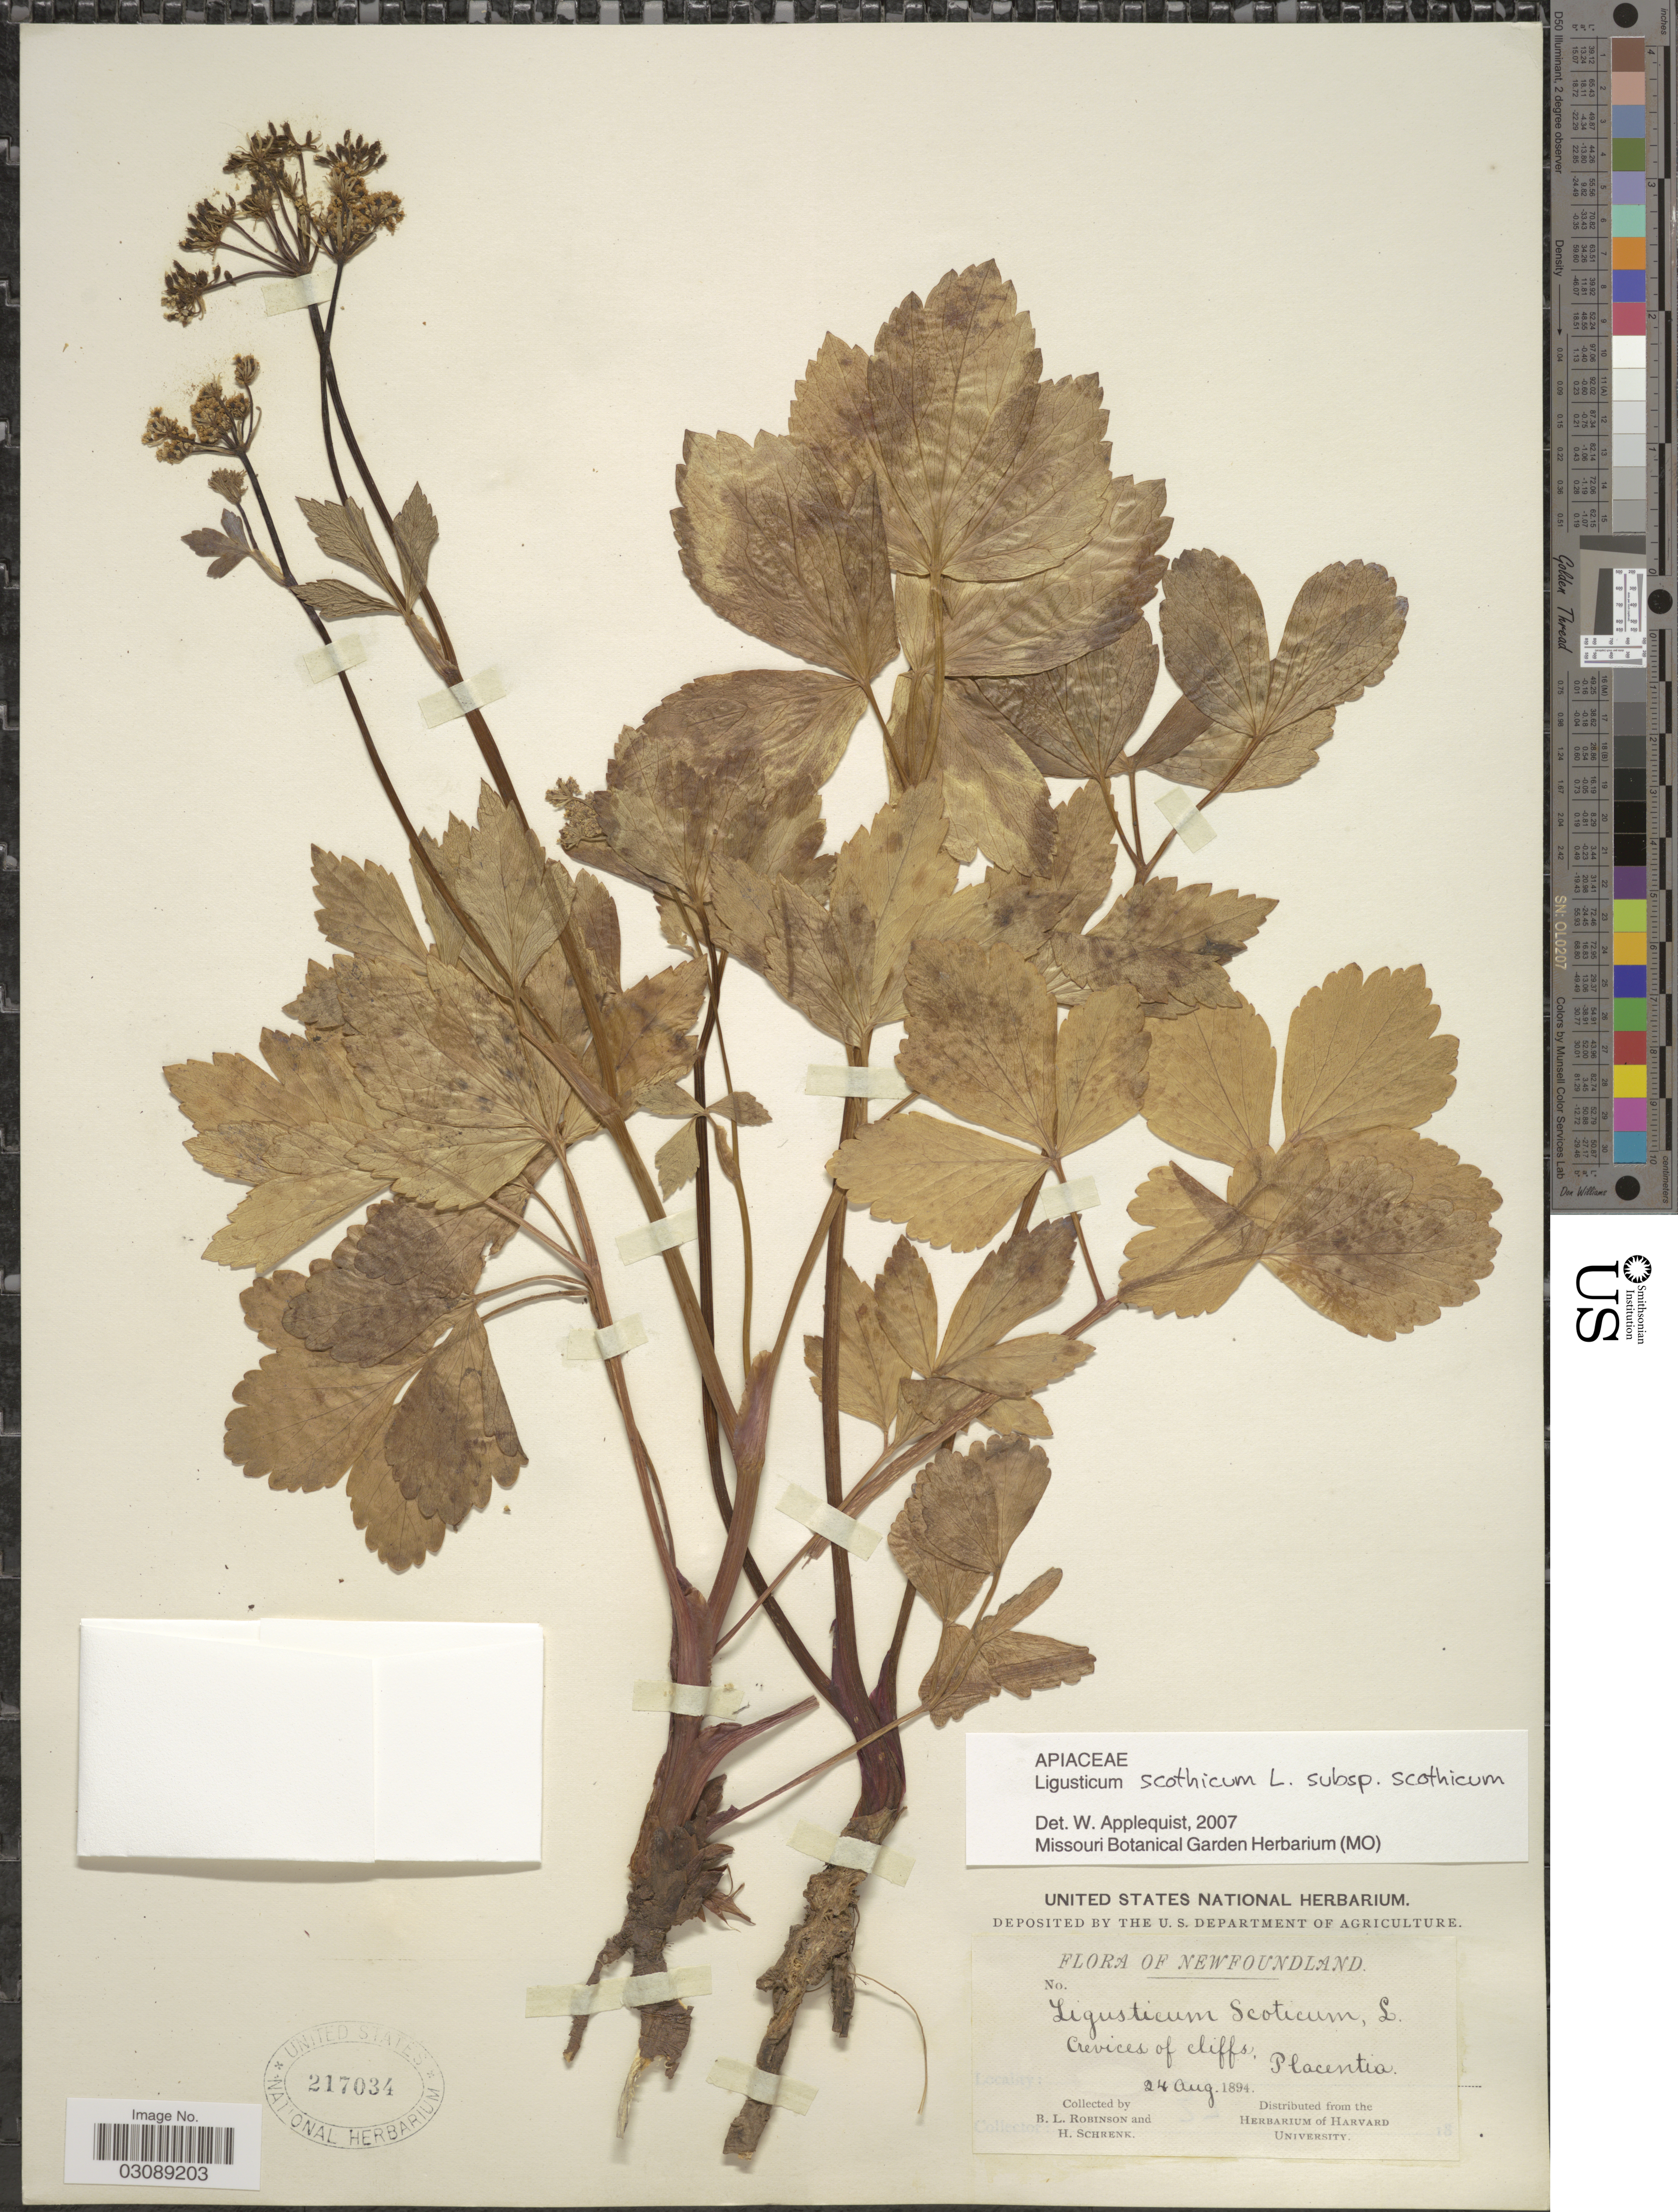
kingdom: Plantae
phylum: Tracheophyta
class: Magnoliopsida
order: Apiales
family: Apiaceae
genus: Ligusticum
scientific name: Ligusticum scoticum subsp. scoticum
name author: L.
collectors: B. L. Robinson & H. Schrenk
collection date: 1894-08-24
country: Canada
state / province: Newfoundland and Labrador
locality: Crevices of cliffs, Placentia.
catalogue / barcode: US 217034